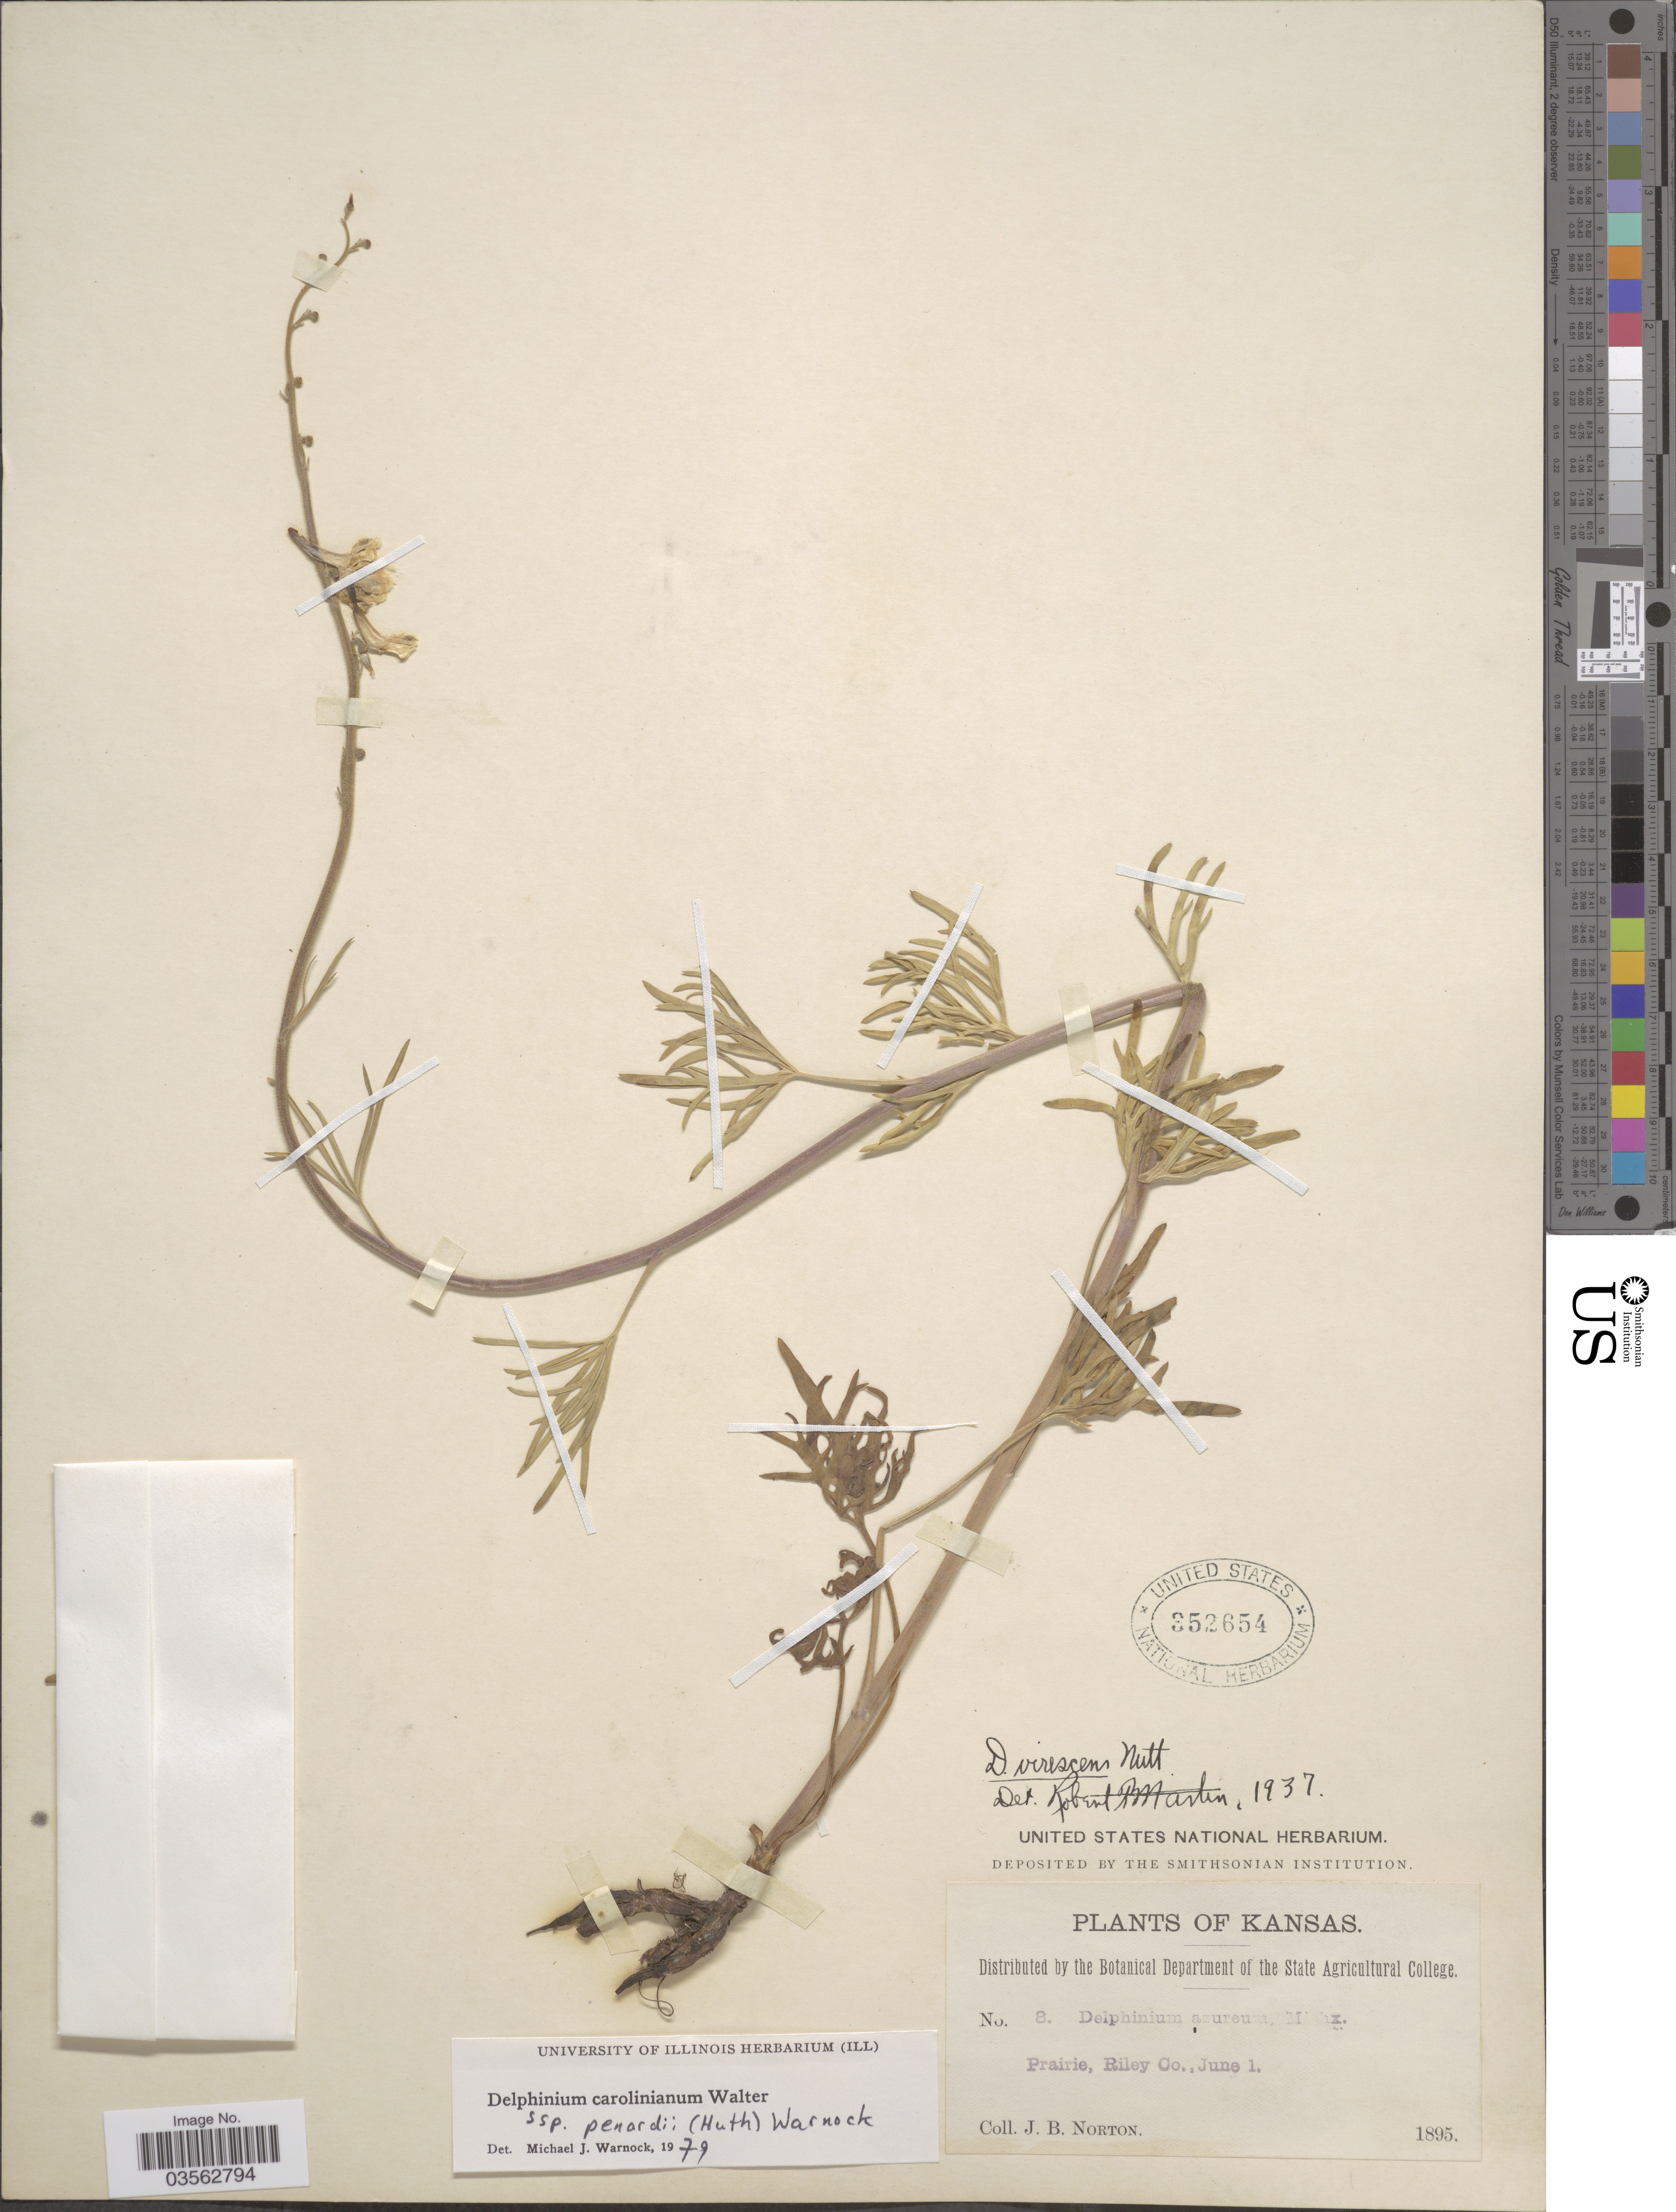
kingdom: Plantae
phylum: Tracheophyta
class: Magnoliopsida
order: Ranunculales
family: Ranunculaceae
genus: Delphinium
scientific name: Delphinium carolinianum subsp. penardii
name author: (Huth) M.J. Warnock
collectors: J. B. Norton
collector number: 8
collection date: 1895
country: United States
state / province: Kansas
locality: Prairie, Riley Co.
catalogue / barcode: US 352654